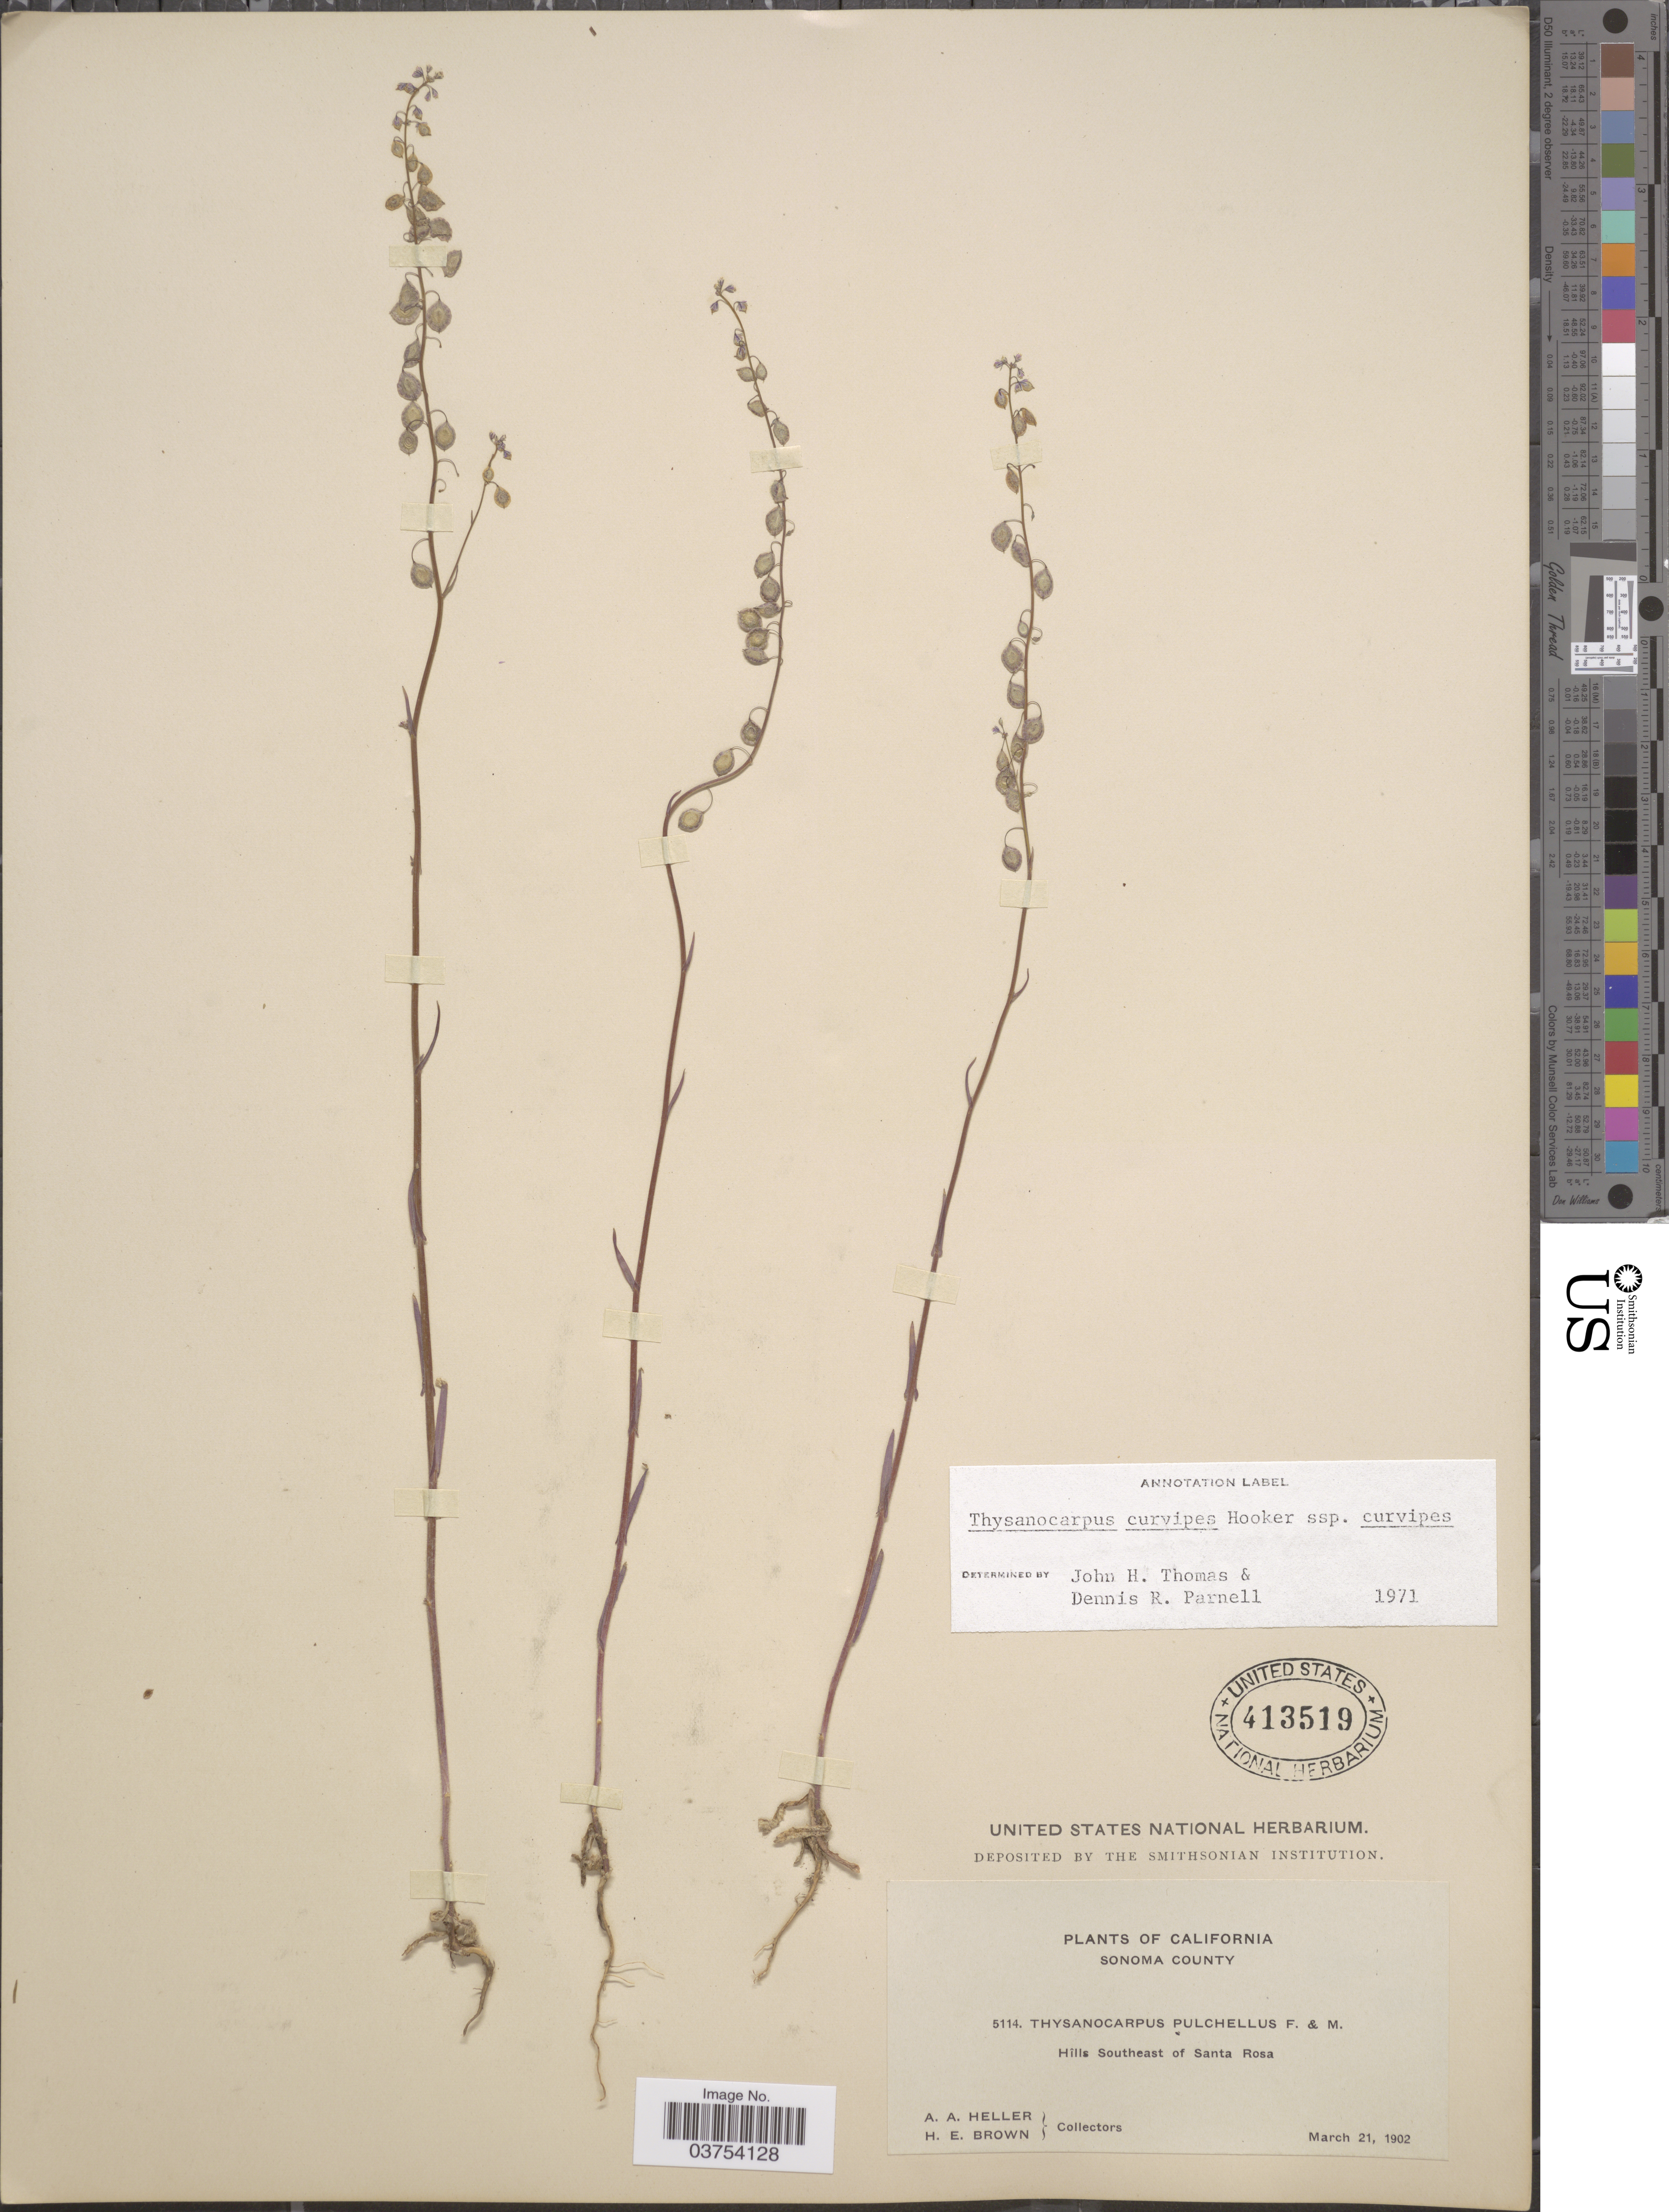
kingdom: Plantae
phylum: Tracheophyta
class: Magnoliopsida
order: Brassicales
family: Brassicaceae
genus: Thysanocarpus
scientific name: Thysanocarpus curvipes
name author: Hook.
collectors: A. A. Heller & H. E. Brown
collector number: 5114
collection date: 1902-03-21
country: United States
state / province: California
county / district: Sonoma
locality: Sonoma County. Hills Southeast of Santa Rosa.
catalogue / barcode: US 413519